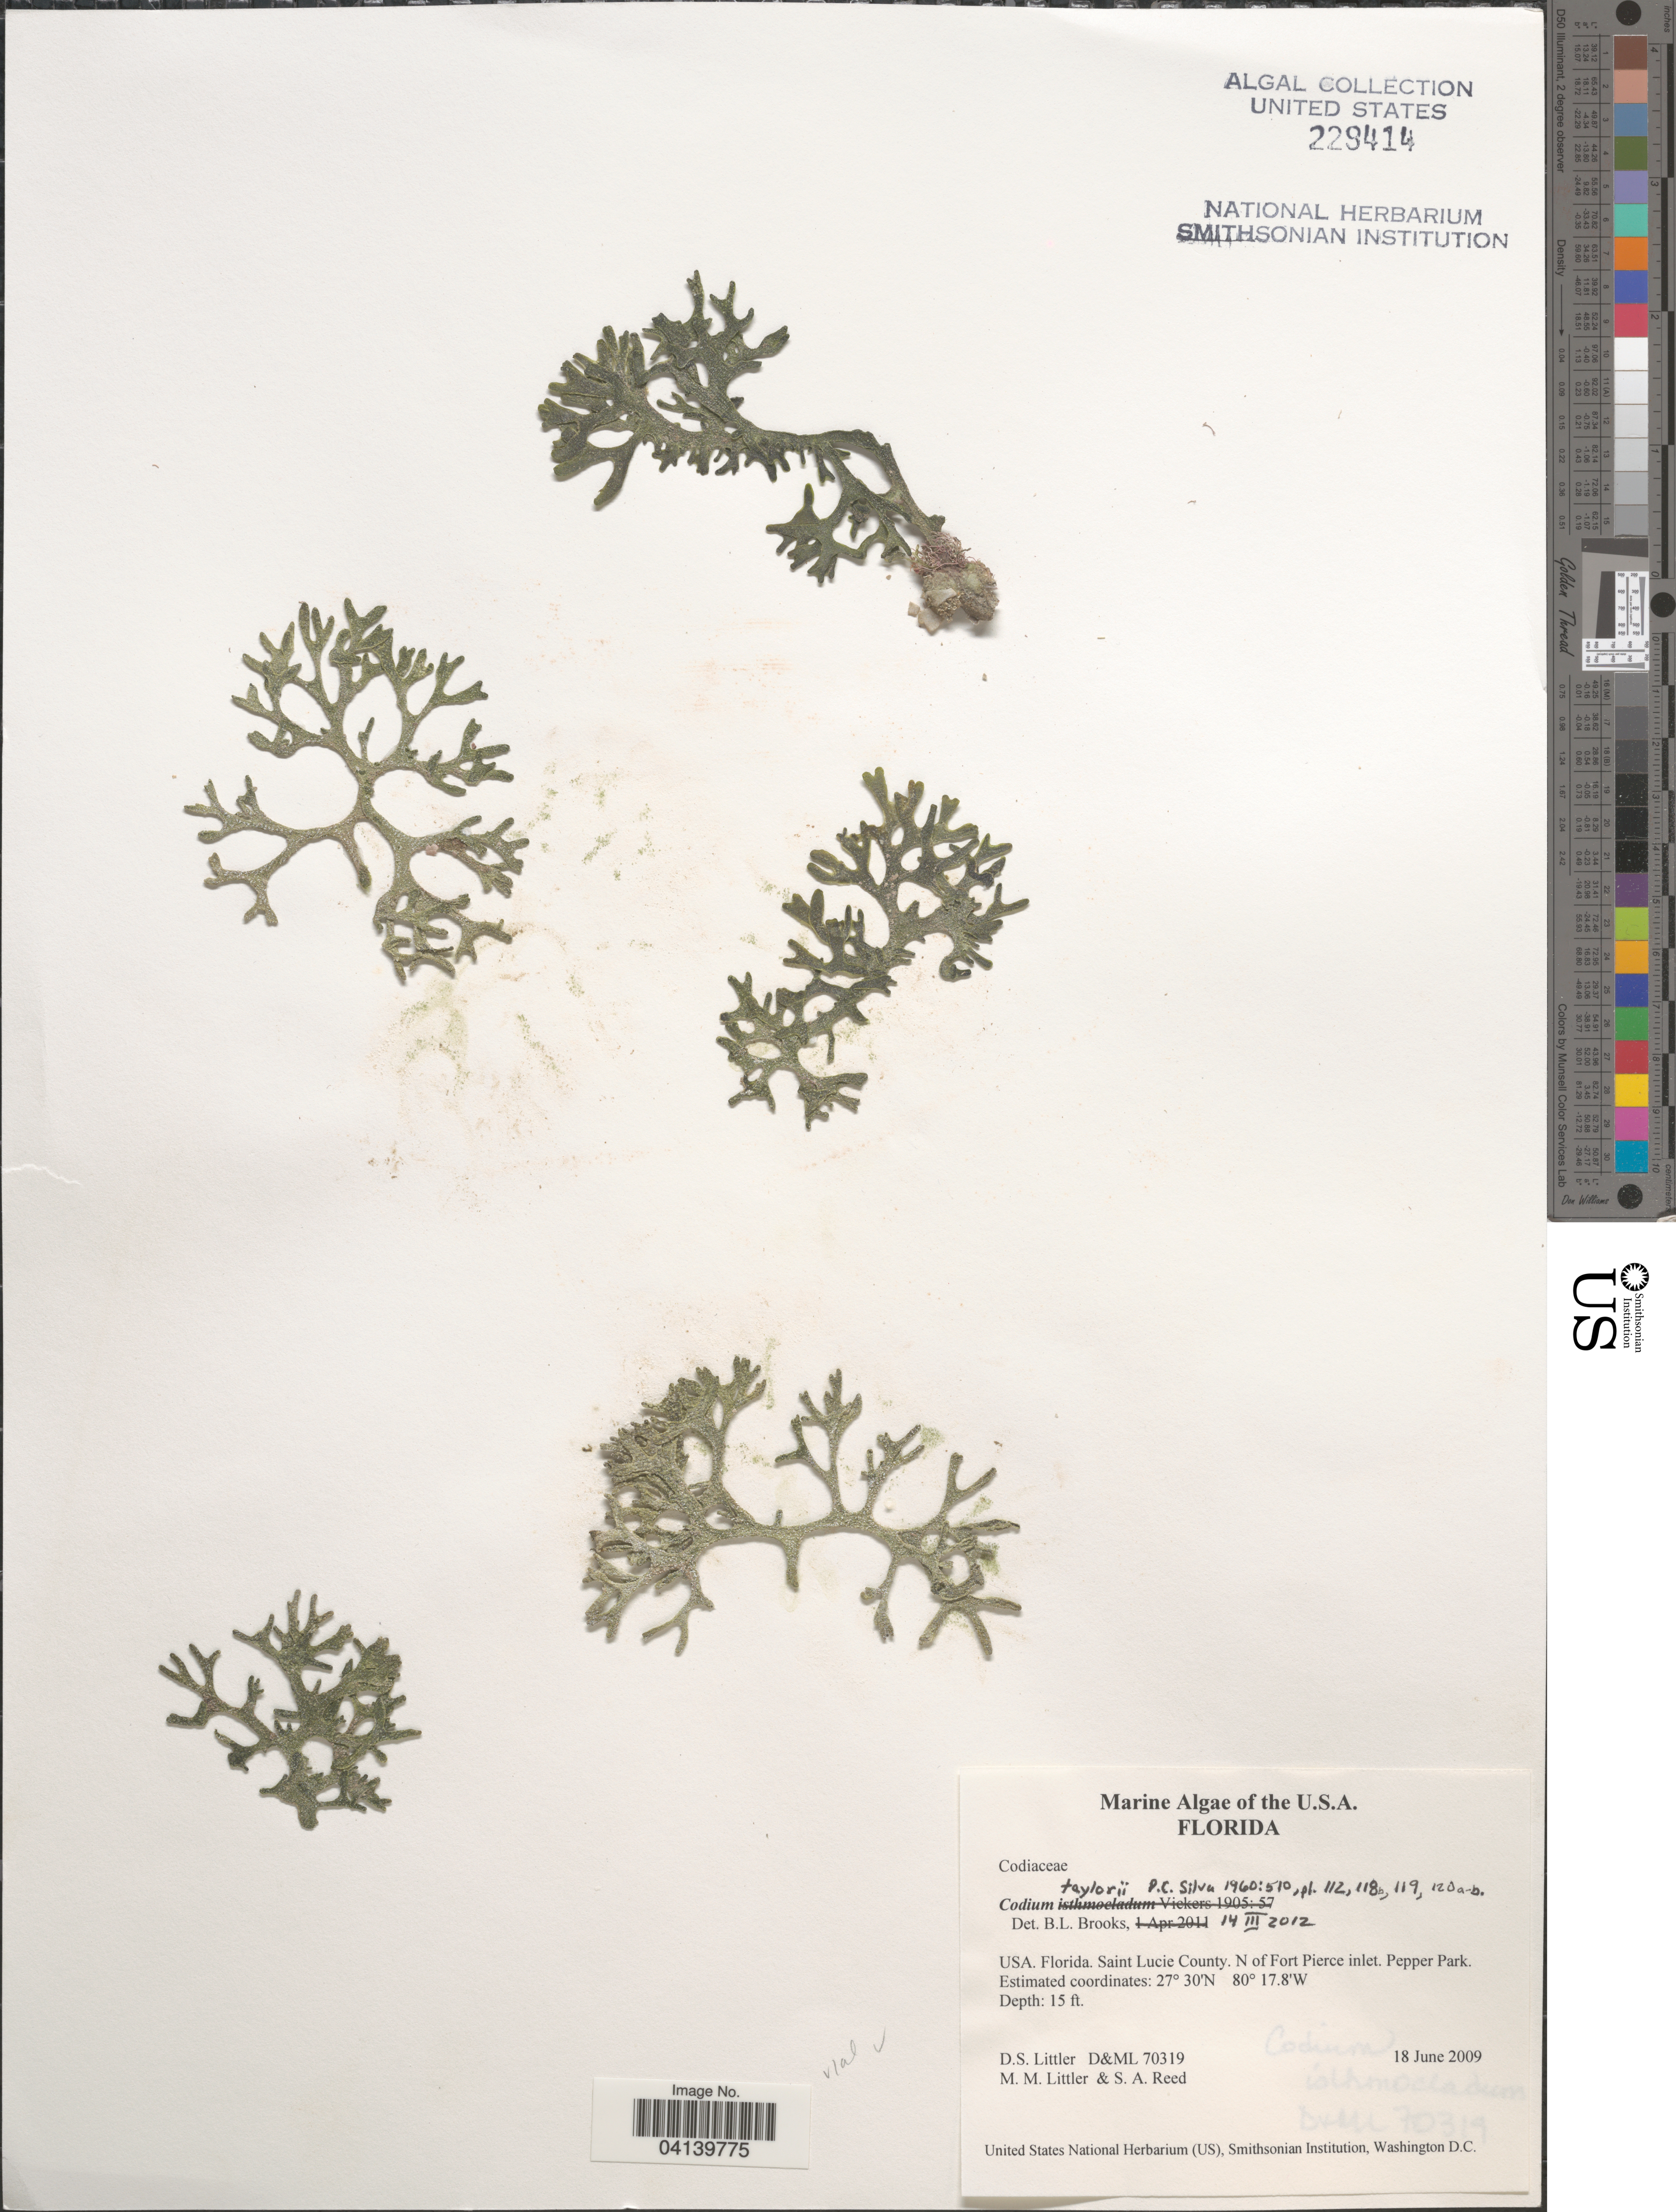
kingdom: Plantae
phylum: Chlorophyta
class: Ulvophyceae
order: Bryopsidales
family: Codiaceae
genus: Codium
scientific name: Codium taylorii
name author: P.C. Silva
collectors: D. S. Littler & S. Reed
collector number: D&ML 70319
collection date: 2009-06-18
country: United States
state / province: Florida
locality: Saint Lucie County. N of Fort Pierce inlet. Pepper Park.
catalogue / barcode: US 229414